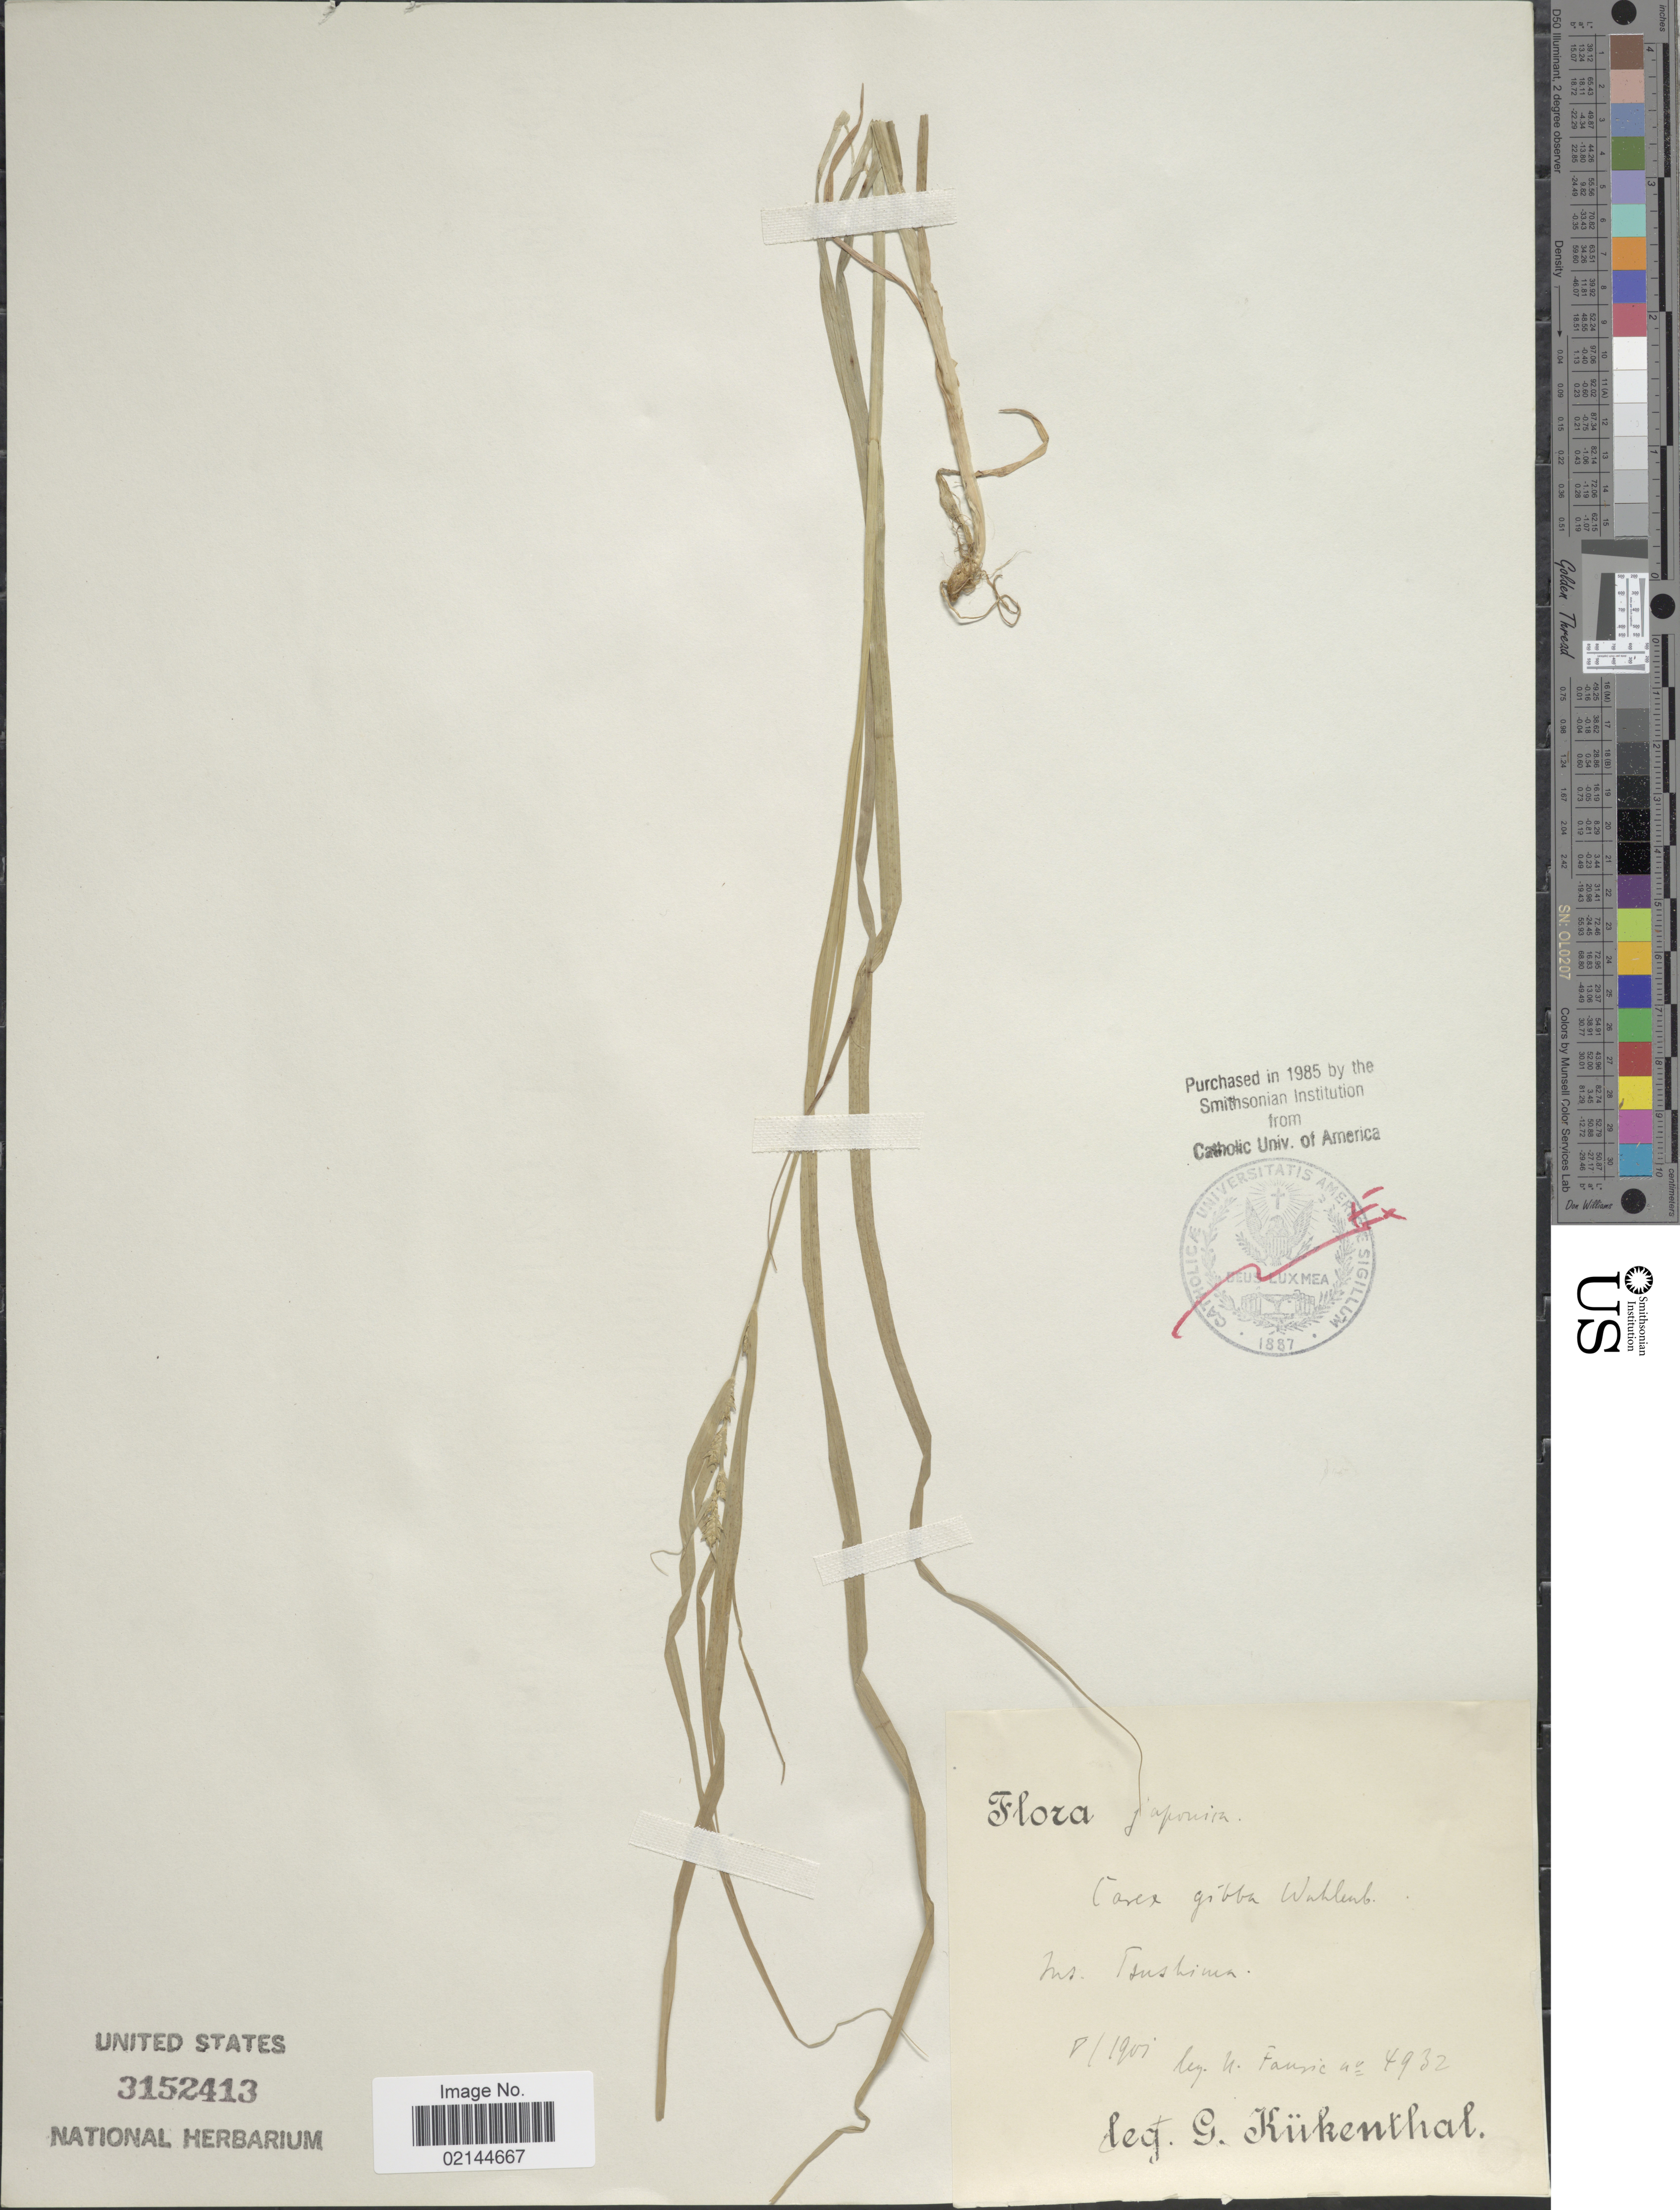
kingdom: Plantae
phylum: Tracheophyta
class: Liliopsida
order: Poales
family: Cyperaceae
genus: Carex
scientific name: Carex gibba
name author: Wahlenb.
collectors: U. Faurie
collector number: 4932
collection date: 1901-05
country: Japan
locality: Ins. Tsushima.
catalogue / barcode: US 3152413